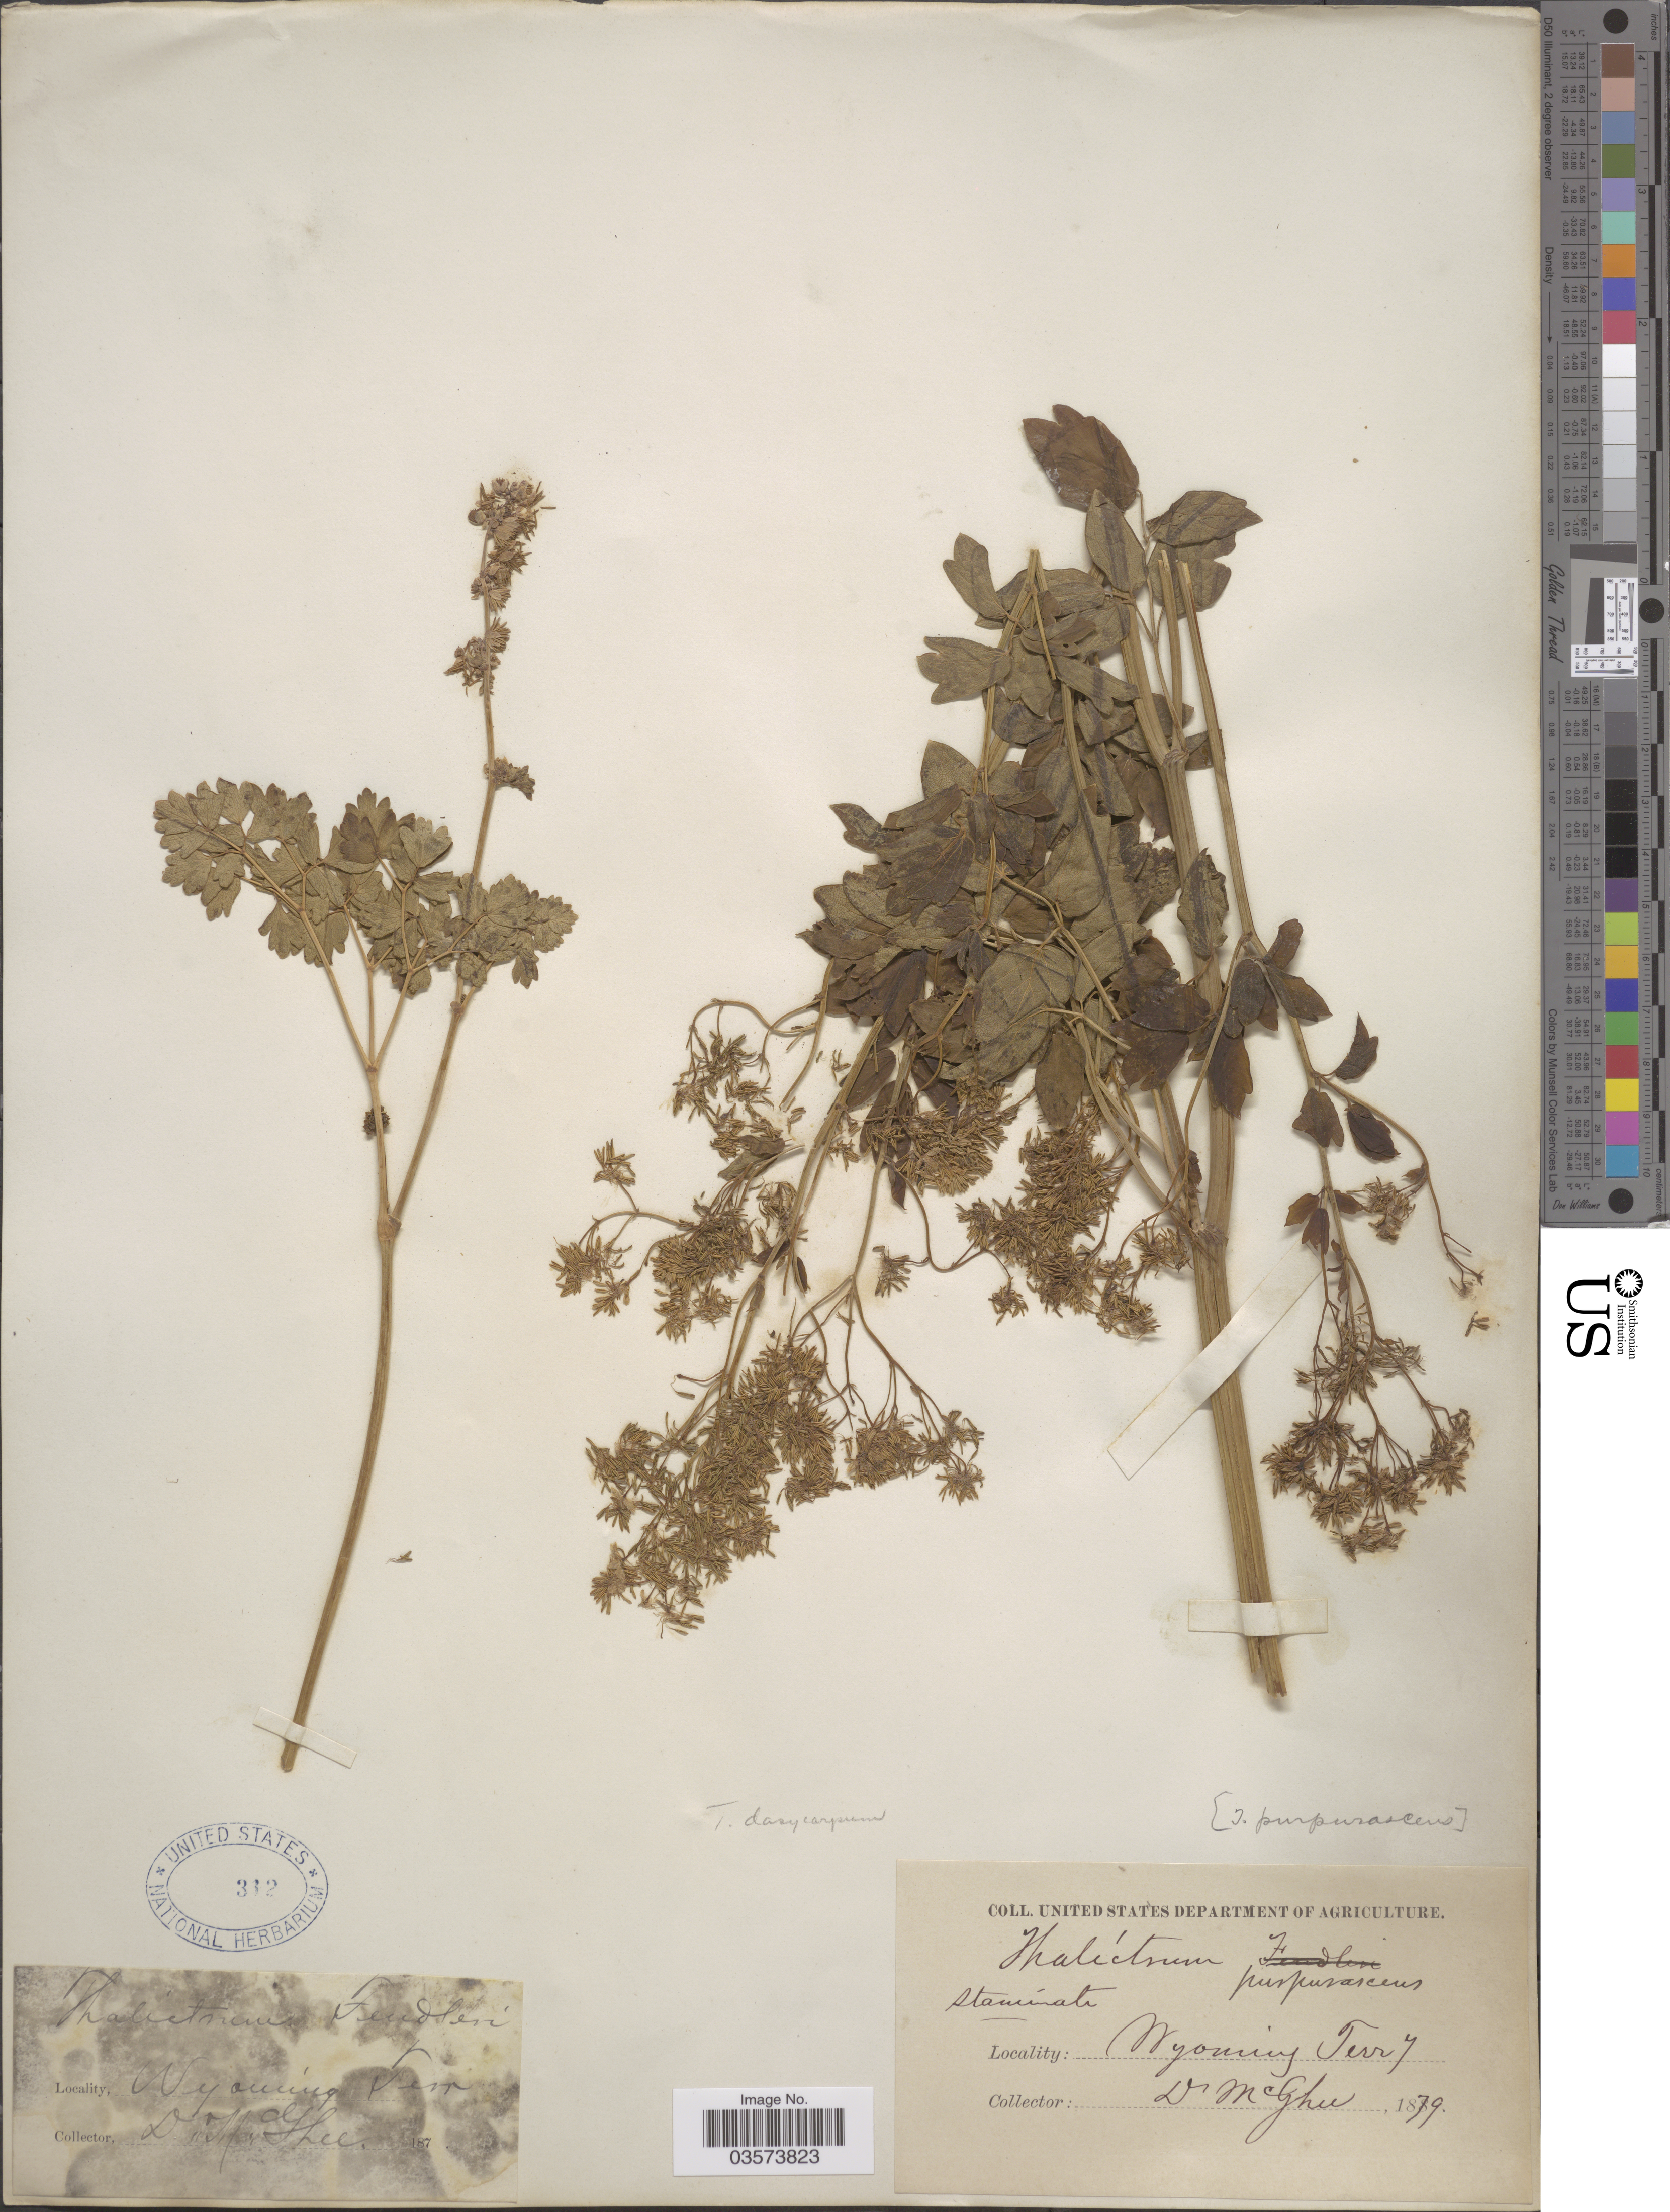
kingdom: Plantae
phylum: Tracheophyta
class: Magnoliopsida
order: Ranunculales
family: Ranunculaceae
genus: Thalictrum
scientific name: Thalictrum dasycarpum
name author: Fisch. & Avé-Lall.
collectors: McGhee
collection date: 1879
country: United States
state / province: Wyoming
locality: Wyoming Terr.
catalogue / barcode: US 312